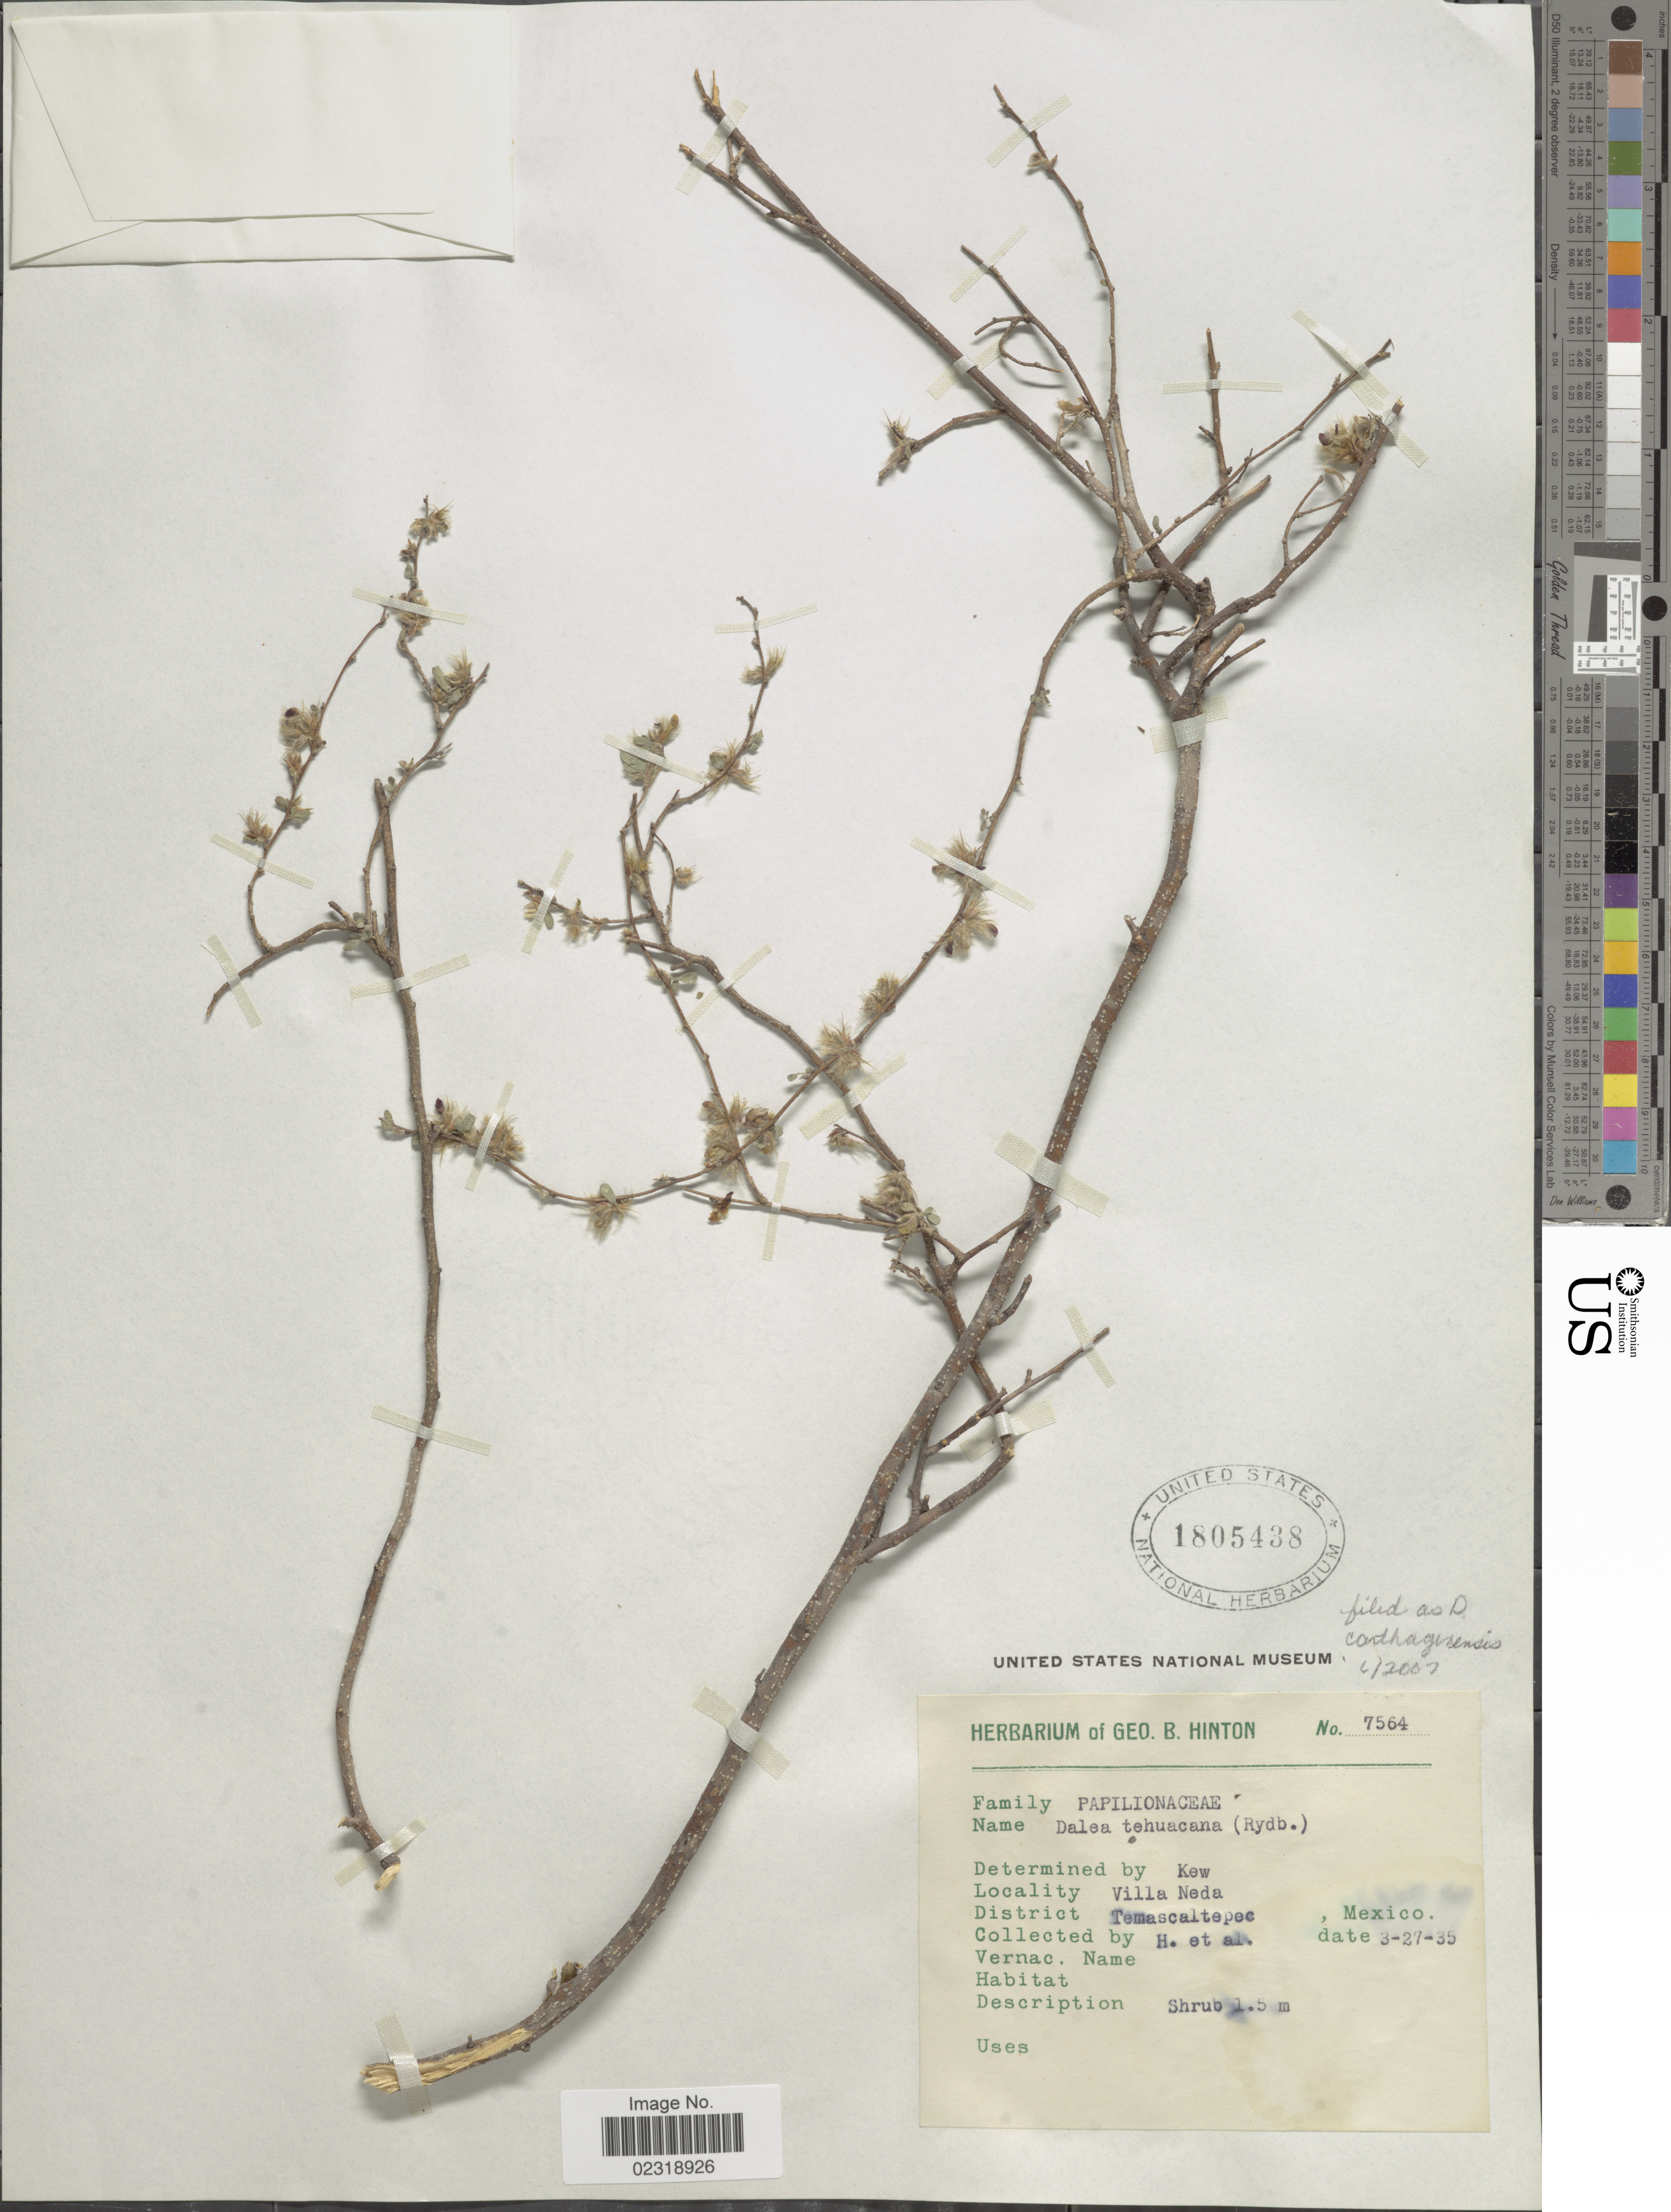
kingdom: Plantae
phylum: Tracheophyta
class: Magnoliopsida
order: Fabales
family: Fabaceae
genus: Dalea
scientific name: Dalea carthagenensis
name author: (Jacq.) J.F. Macbr.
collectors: G. B. Hinton & et al.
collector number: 7564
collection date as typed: Transcribed d/m/y: 27/3/35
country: Mexico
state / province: México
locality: Villa Neda, District Temascaltepec.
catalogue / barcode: US 1805438